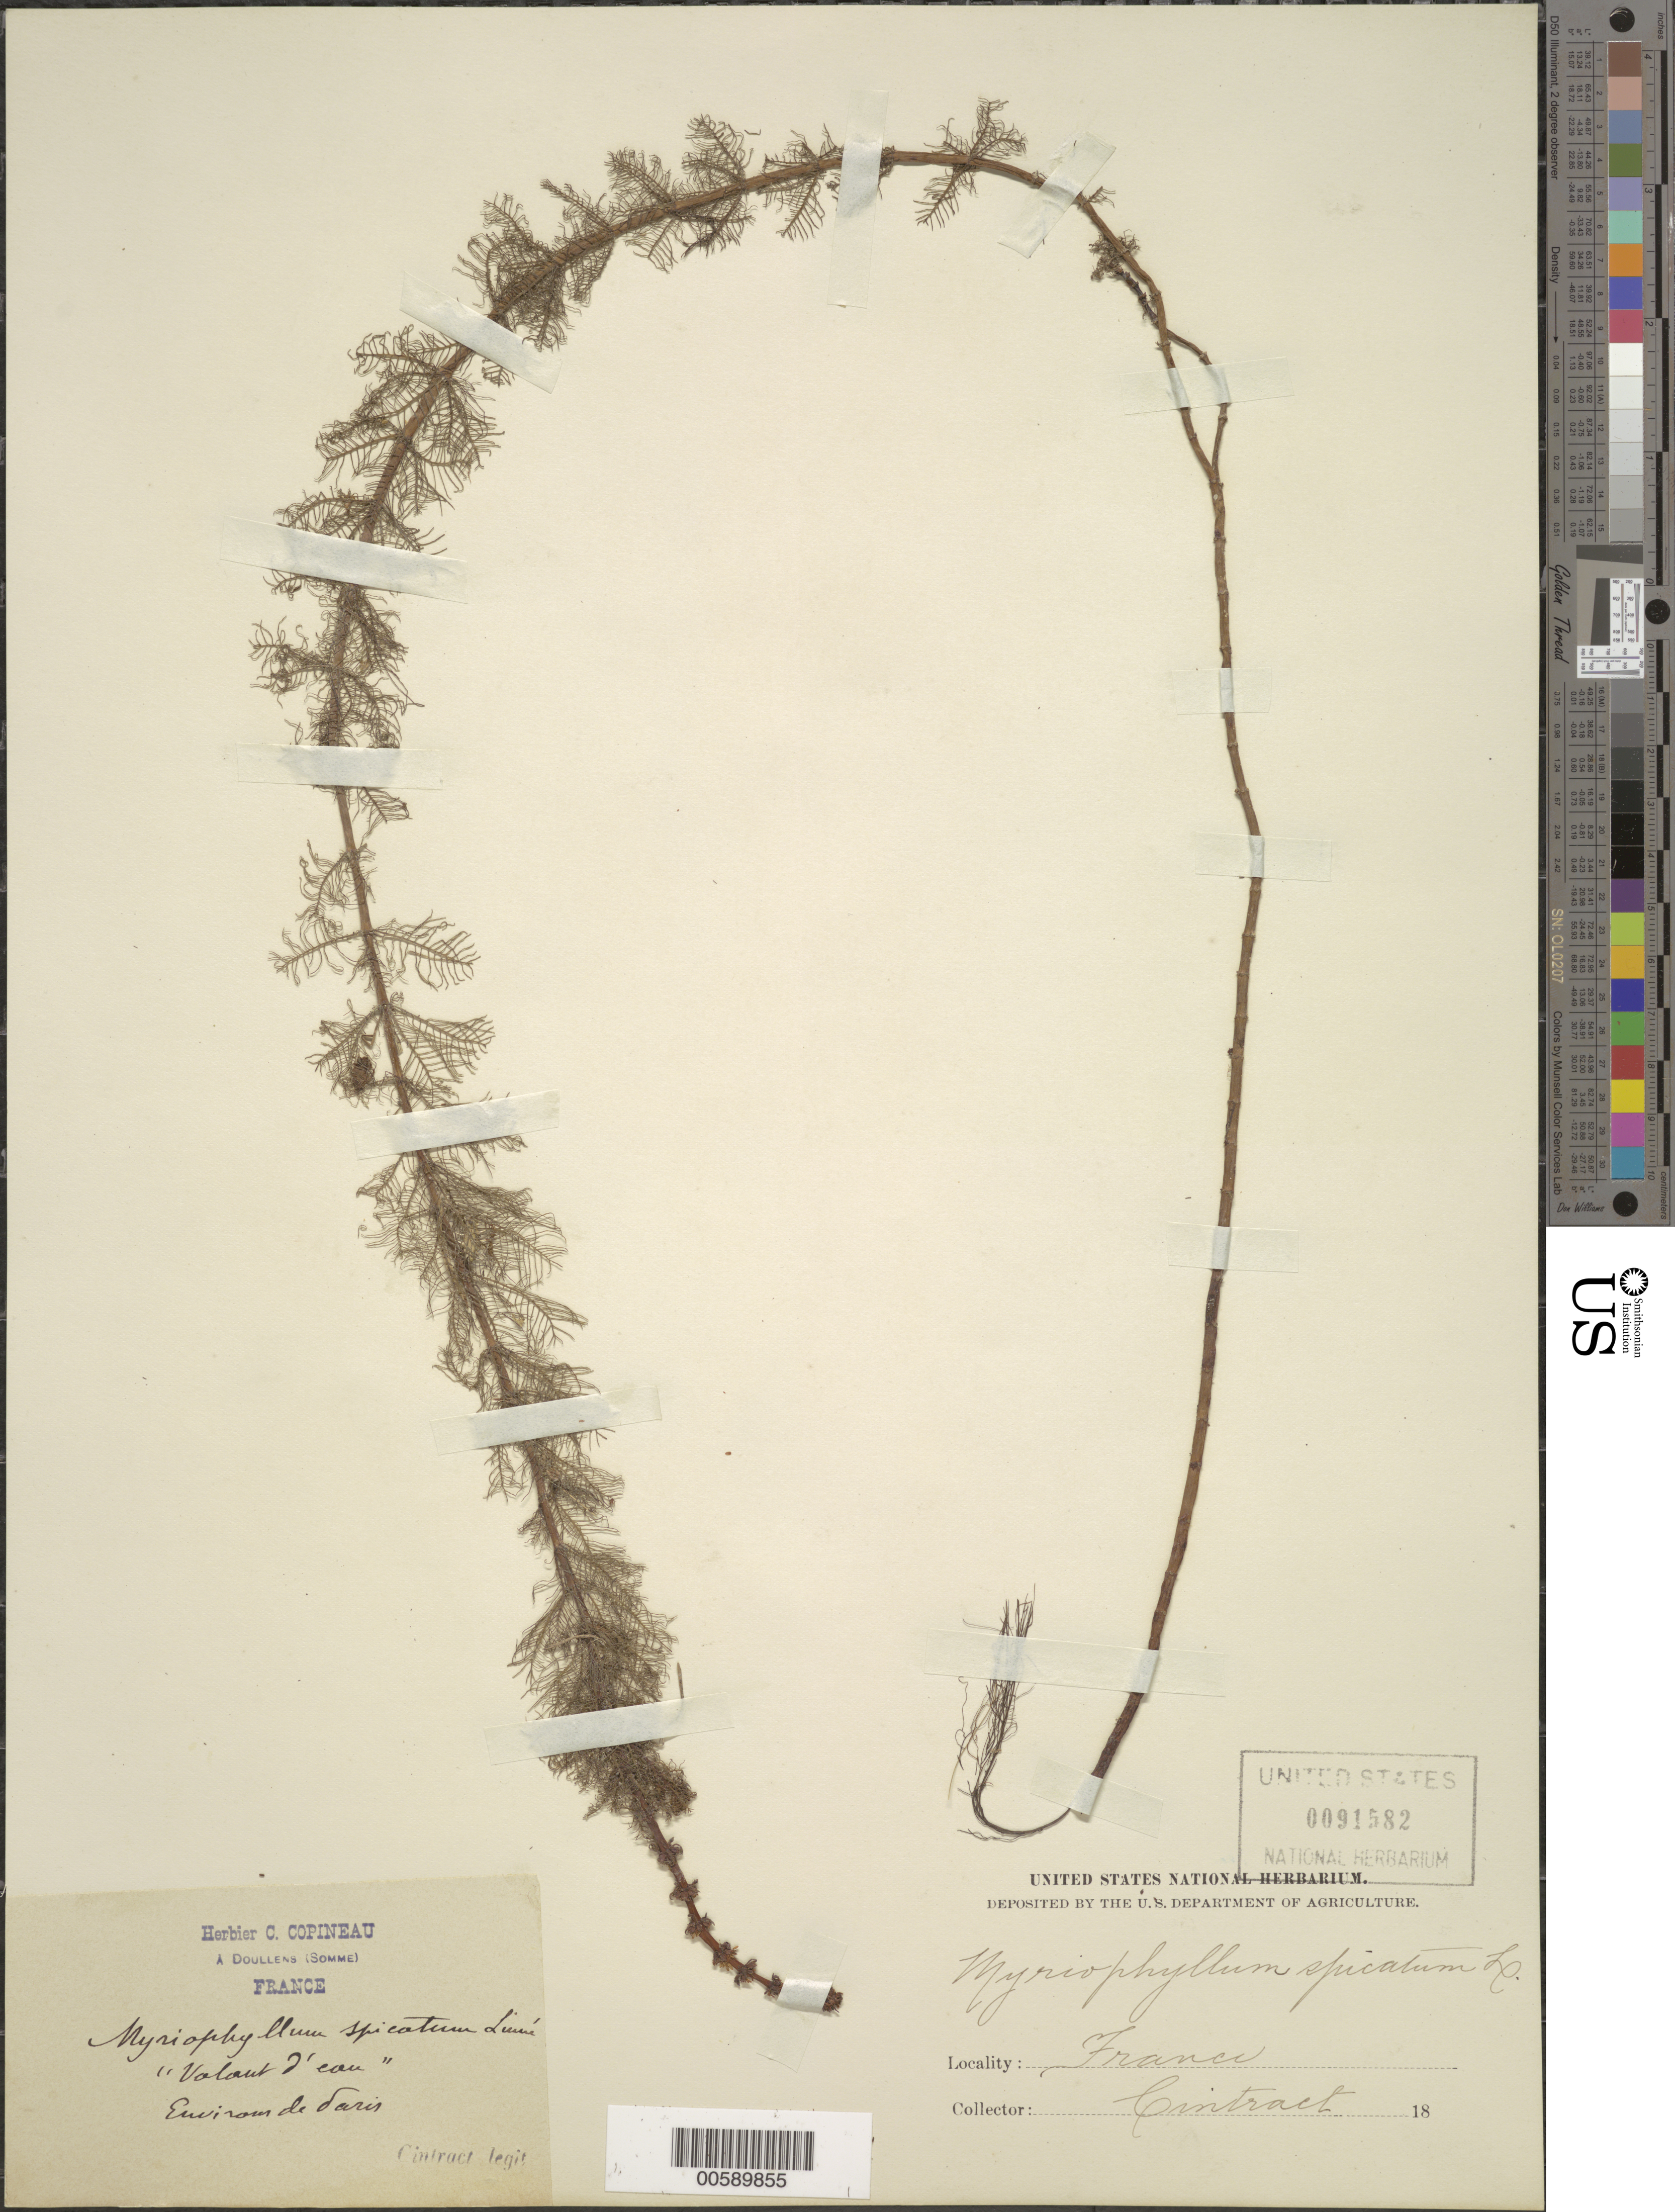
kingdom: Plantae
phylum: Tracheophyta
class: Magnoliopsida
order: Saxifragales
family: Haloragaceae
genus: Myriophyllum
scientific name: Myriophyllum verticillatum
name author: L.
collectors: Cintract, --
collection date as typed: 18--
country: France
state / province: Hauts-de-France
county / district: Somme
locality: Doullens (Somme)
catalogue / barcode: US 91582